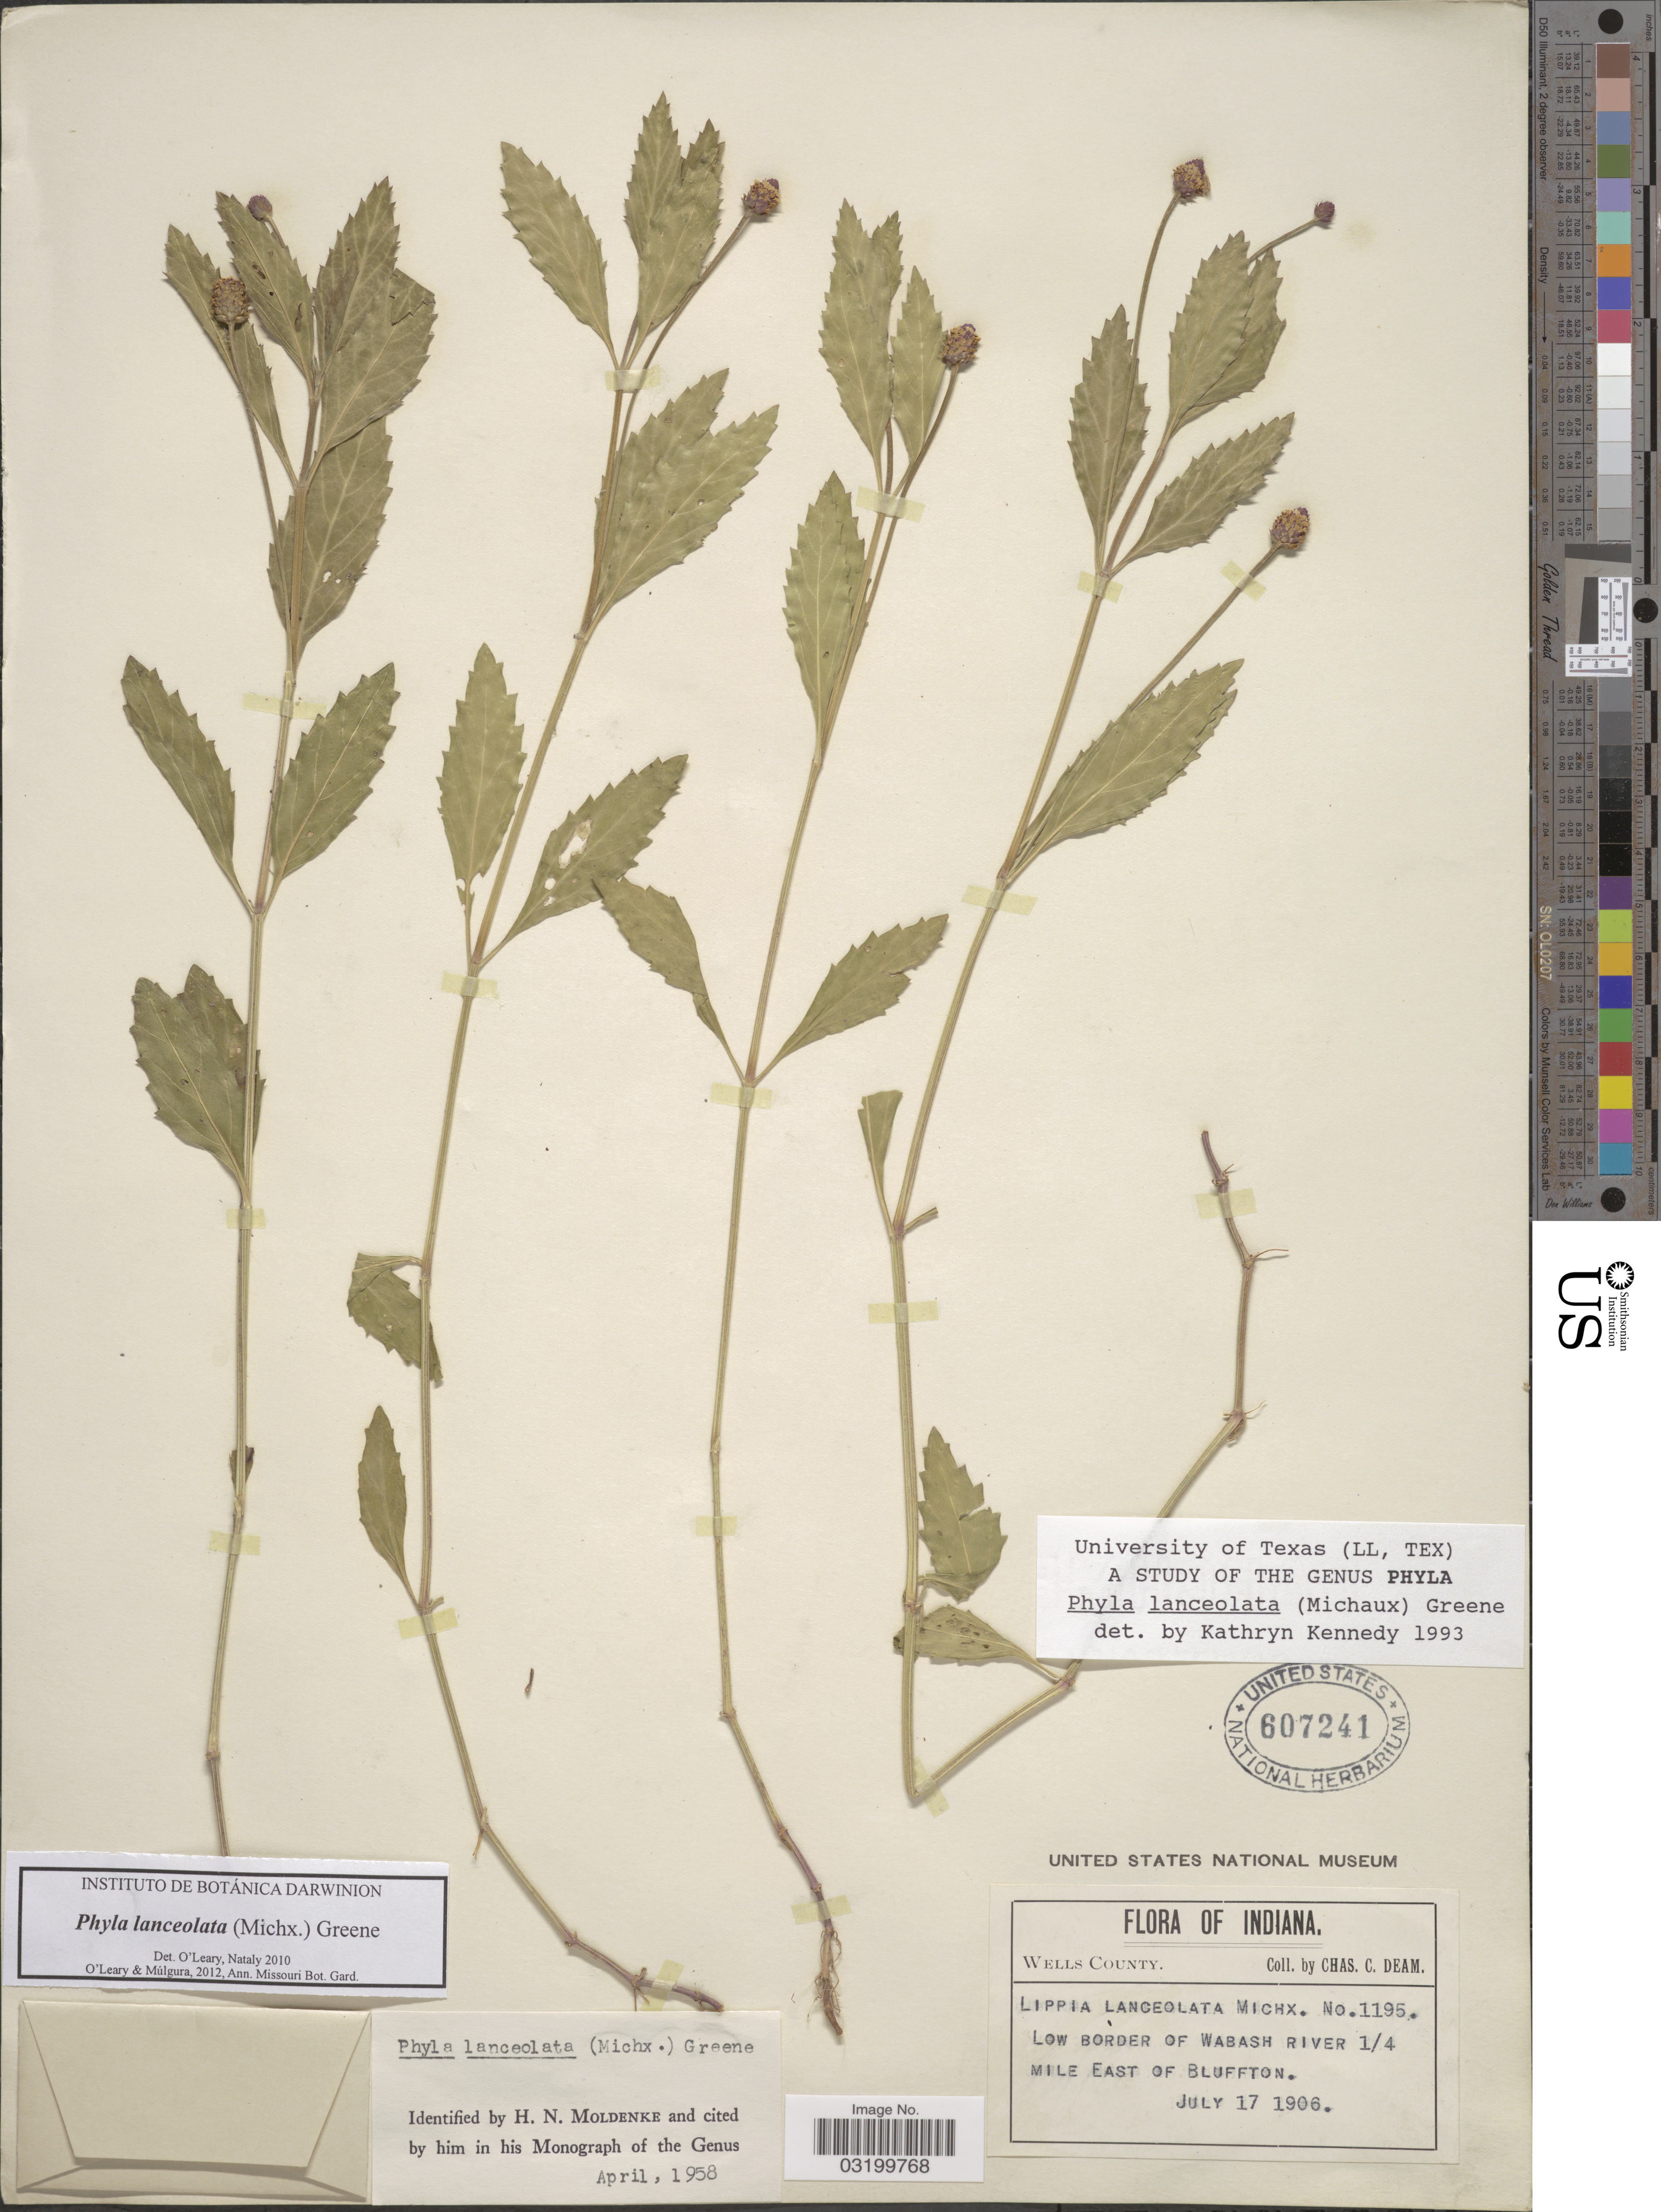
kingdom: Plantae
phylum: Tracheophyta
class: Magnoliopsida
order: Lamiales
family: Verbenaceae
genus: Phyla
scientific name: Phyla lanceolata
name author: (Michx.) Greene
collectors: C. C. Deam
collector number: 1195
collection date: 1906-07-17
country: United States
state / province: Indiana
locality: Wells County. Low border of Wabash River ¼ mile East of Bluffton.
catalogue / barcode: US 607241